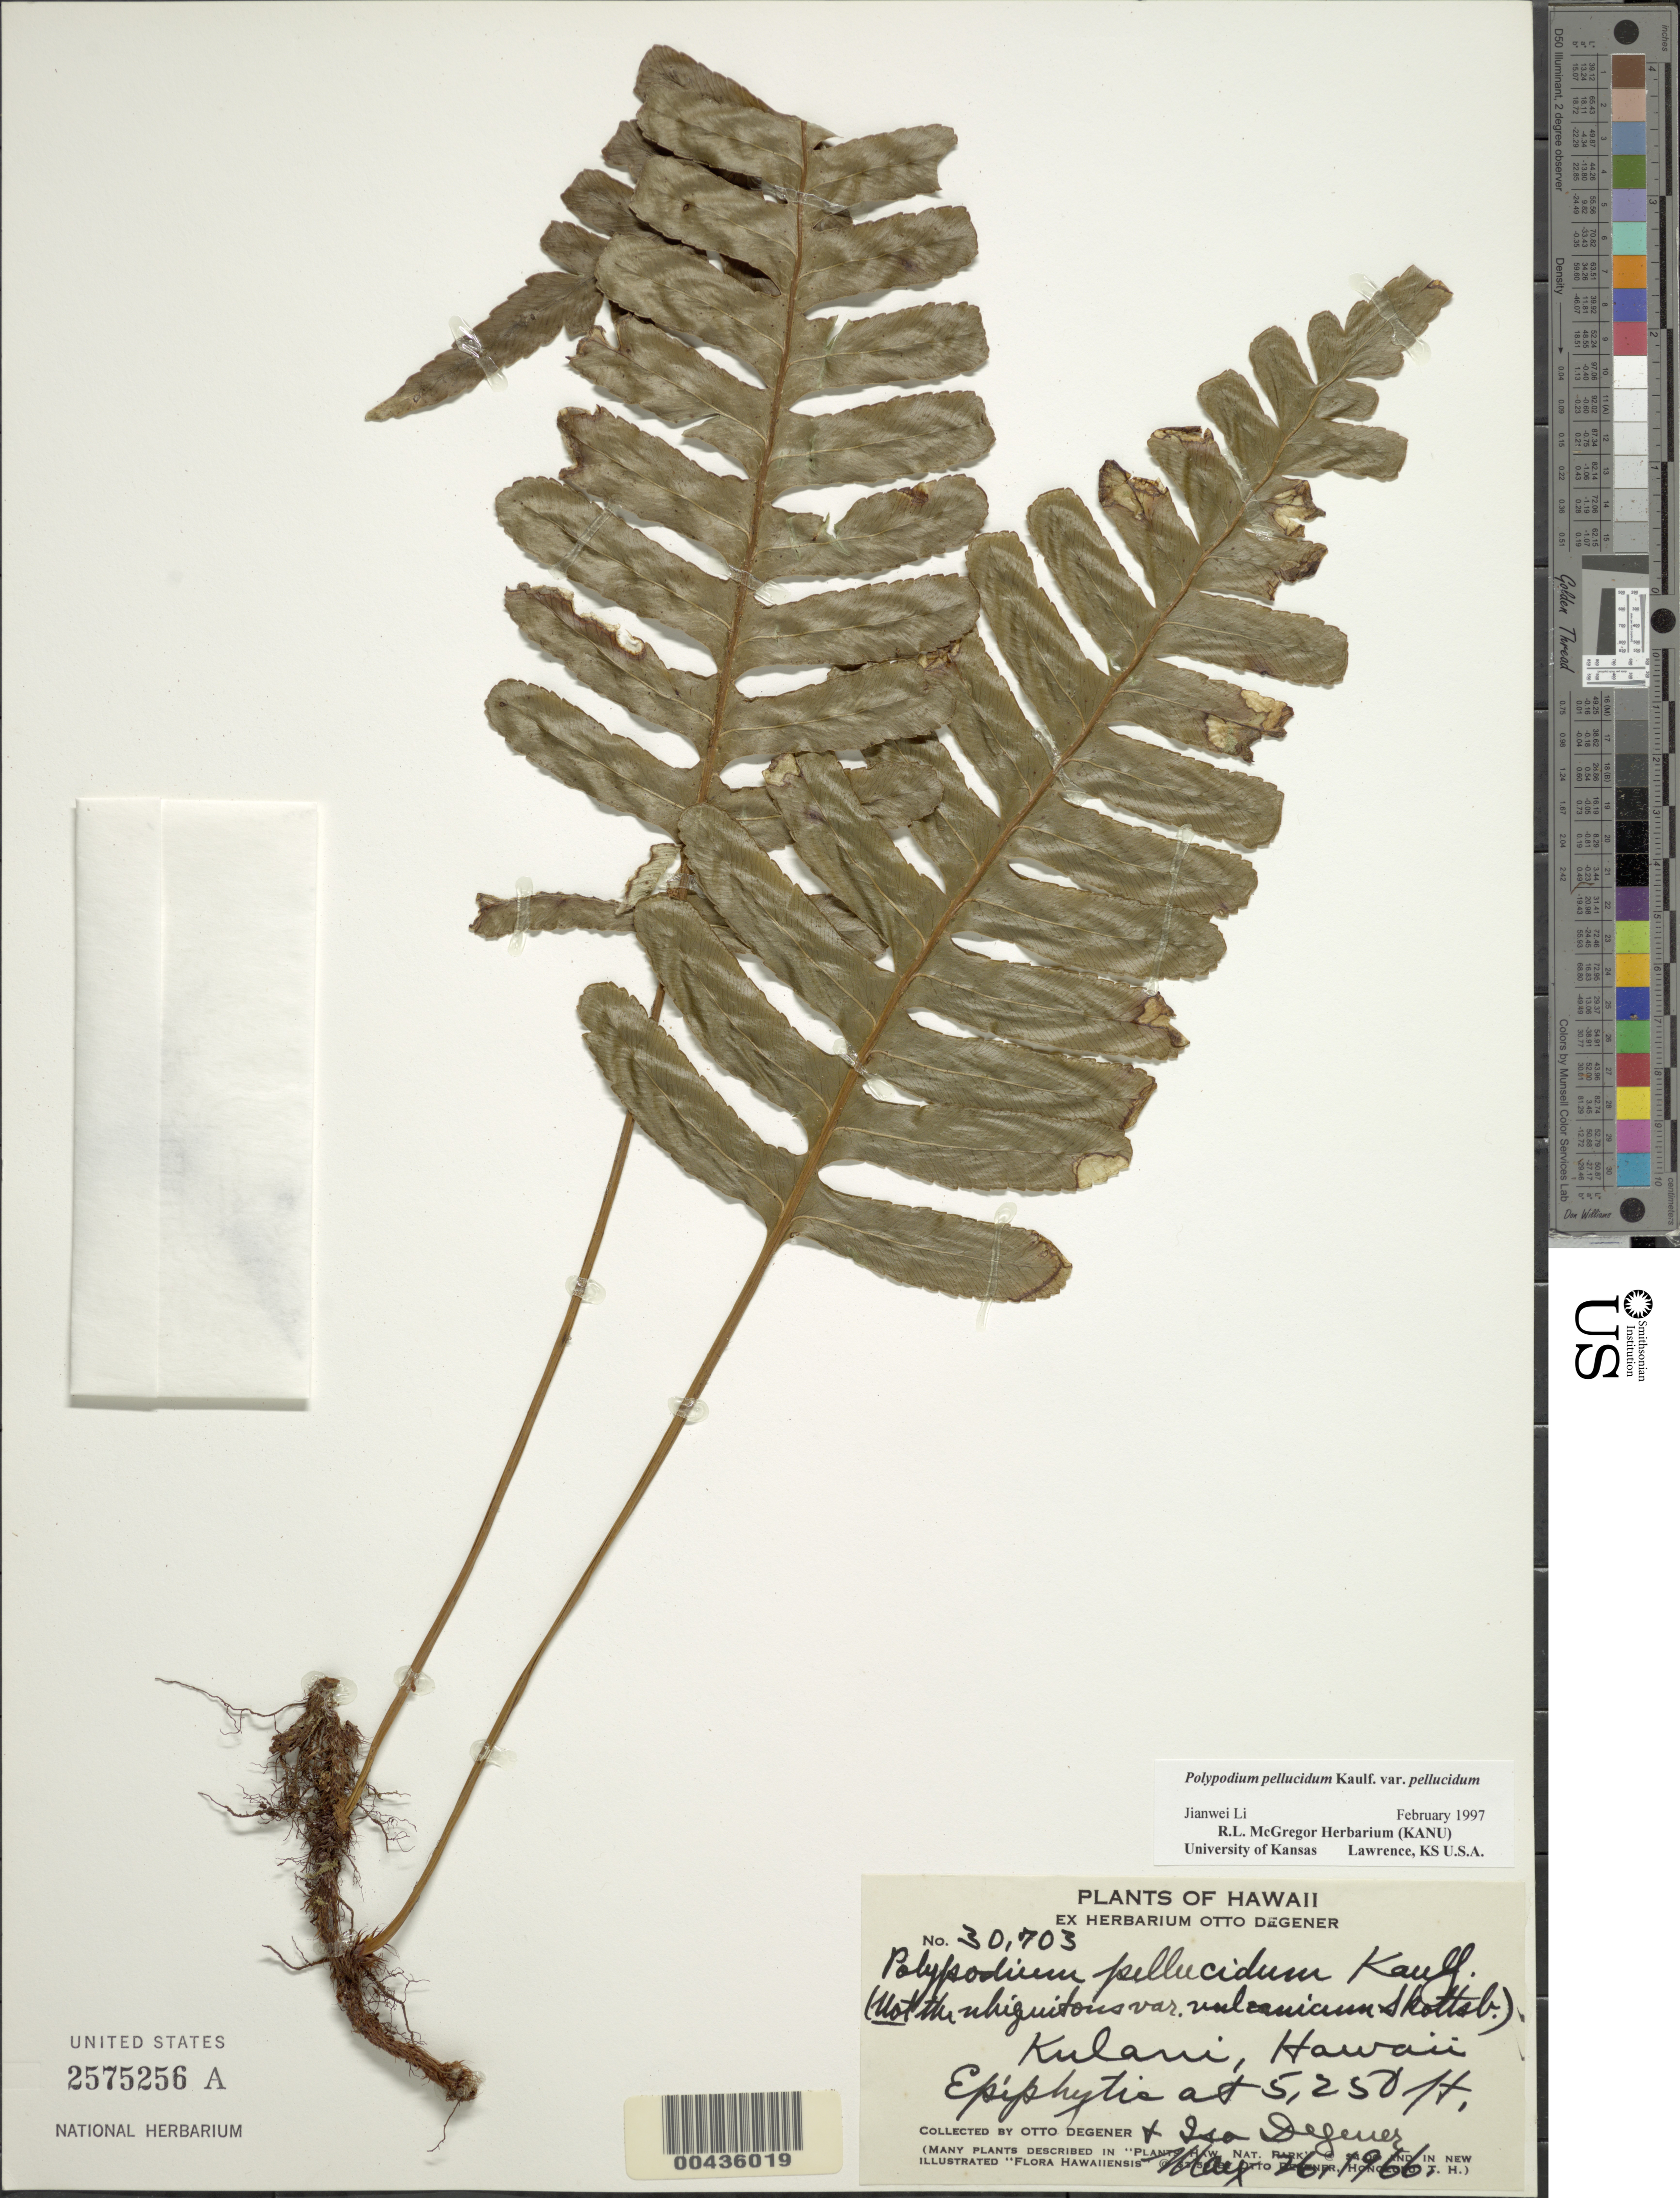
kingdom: Plantae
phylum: Tracheophyta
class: Polypodiopsida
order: Polypodiales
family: Polypodiaceae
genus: Polypodium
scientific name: Polypodium pellucidum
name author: Kaulf.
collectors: O. Degener & I. Degener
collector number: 30703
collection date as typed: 26 May 1966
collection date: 1966-05-26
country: United States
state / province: Hawaii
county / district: Hawaii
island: Hawaii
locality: Kulani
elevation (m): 1600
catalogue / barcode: US 2575256A